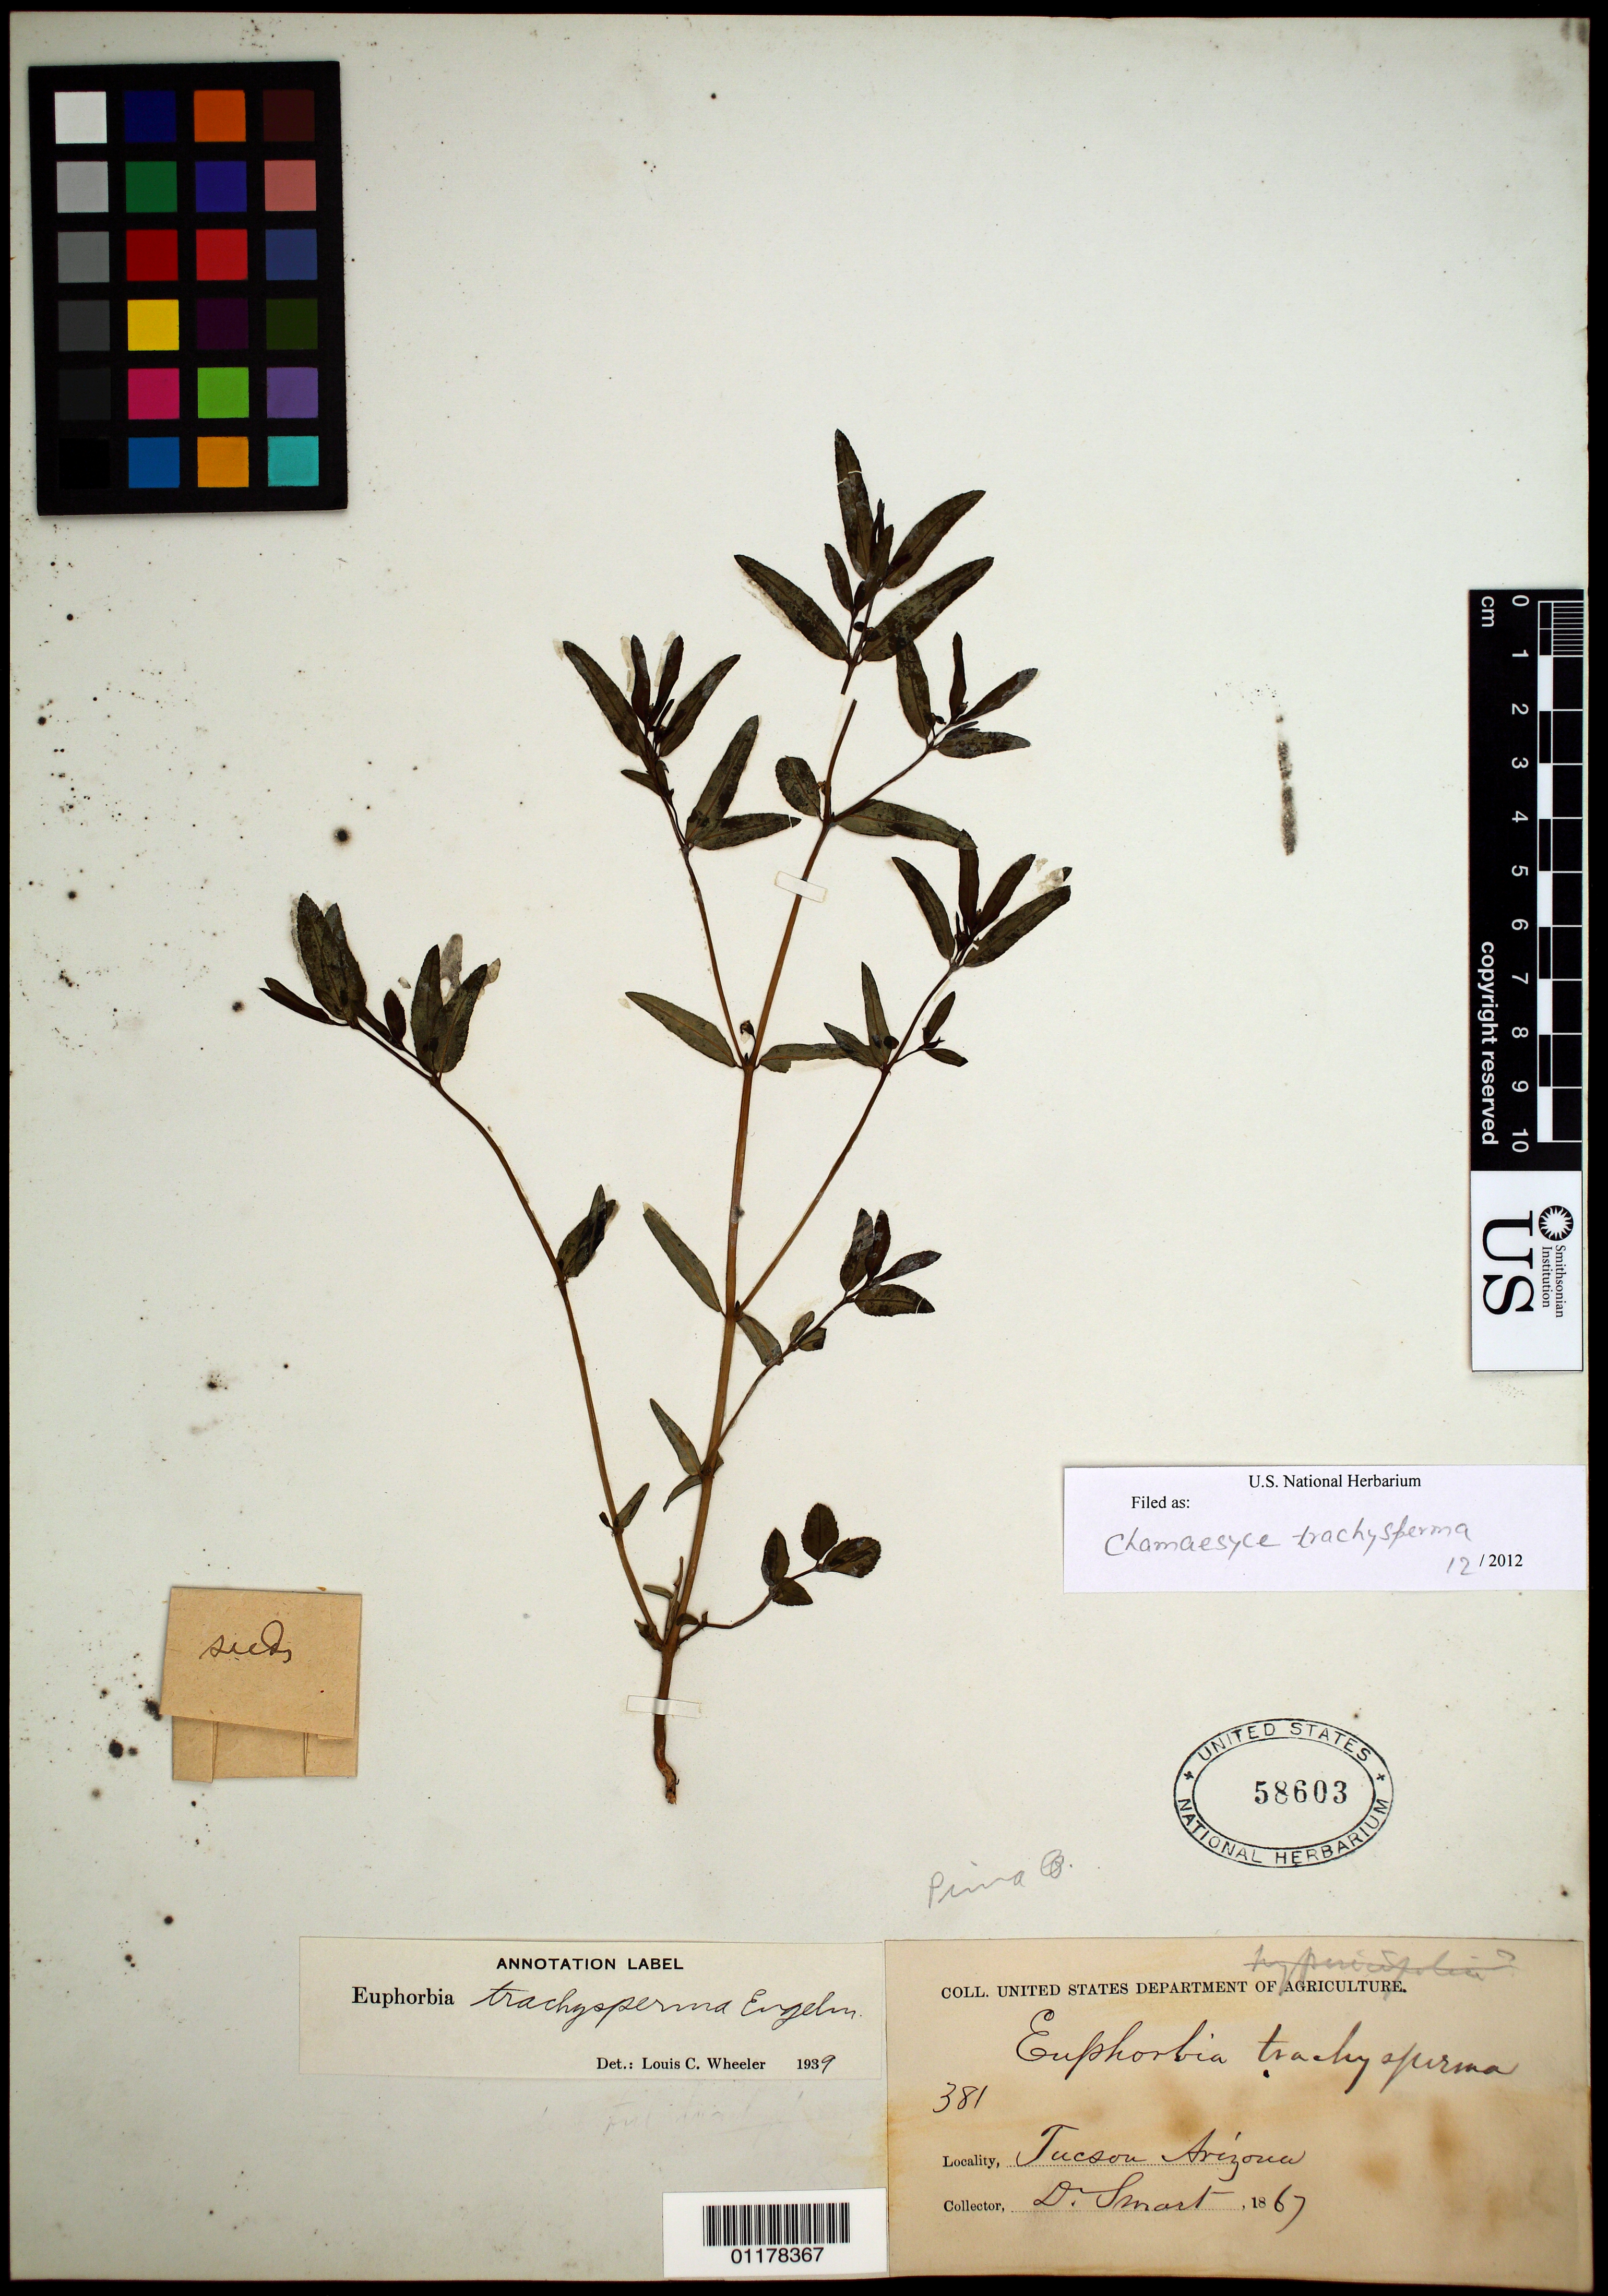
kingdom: Plantae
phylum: Tracheophyta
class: Magnoliopsida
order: Malpighiales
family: Euphorbiaceae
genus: Euphorbia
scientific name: Euphorbia trachysperma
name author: Engelm. in Emory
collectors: -. Smart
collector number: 381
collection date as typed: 1867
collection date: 1867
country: United States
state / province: Arizona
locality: Tucson.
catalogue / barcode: US 58603